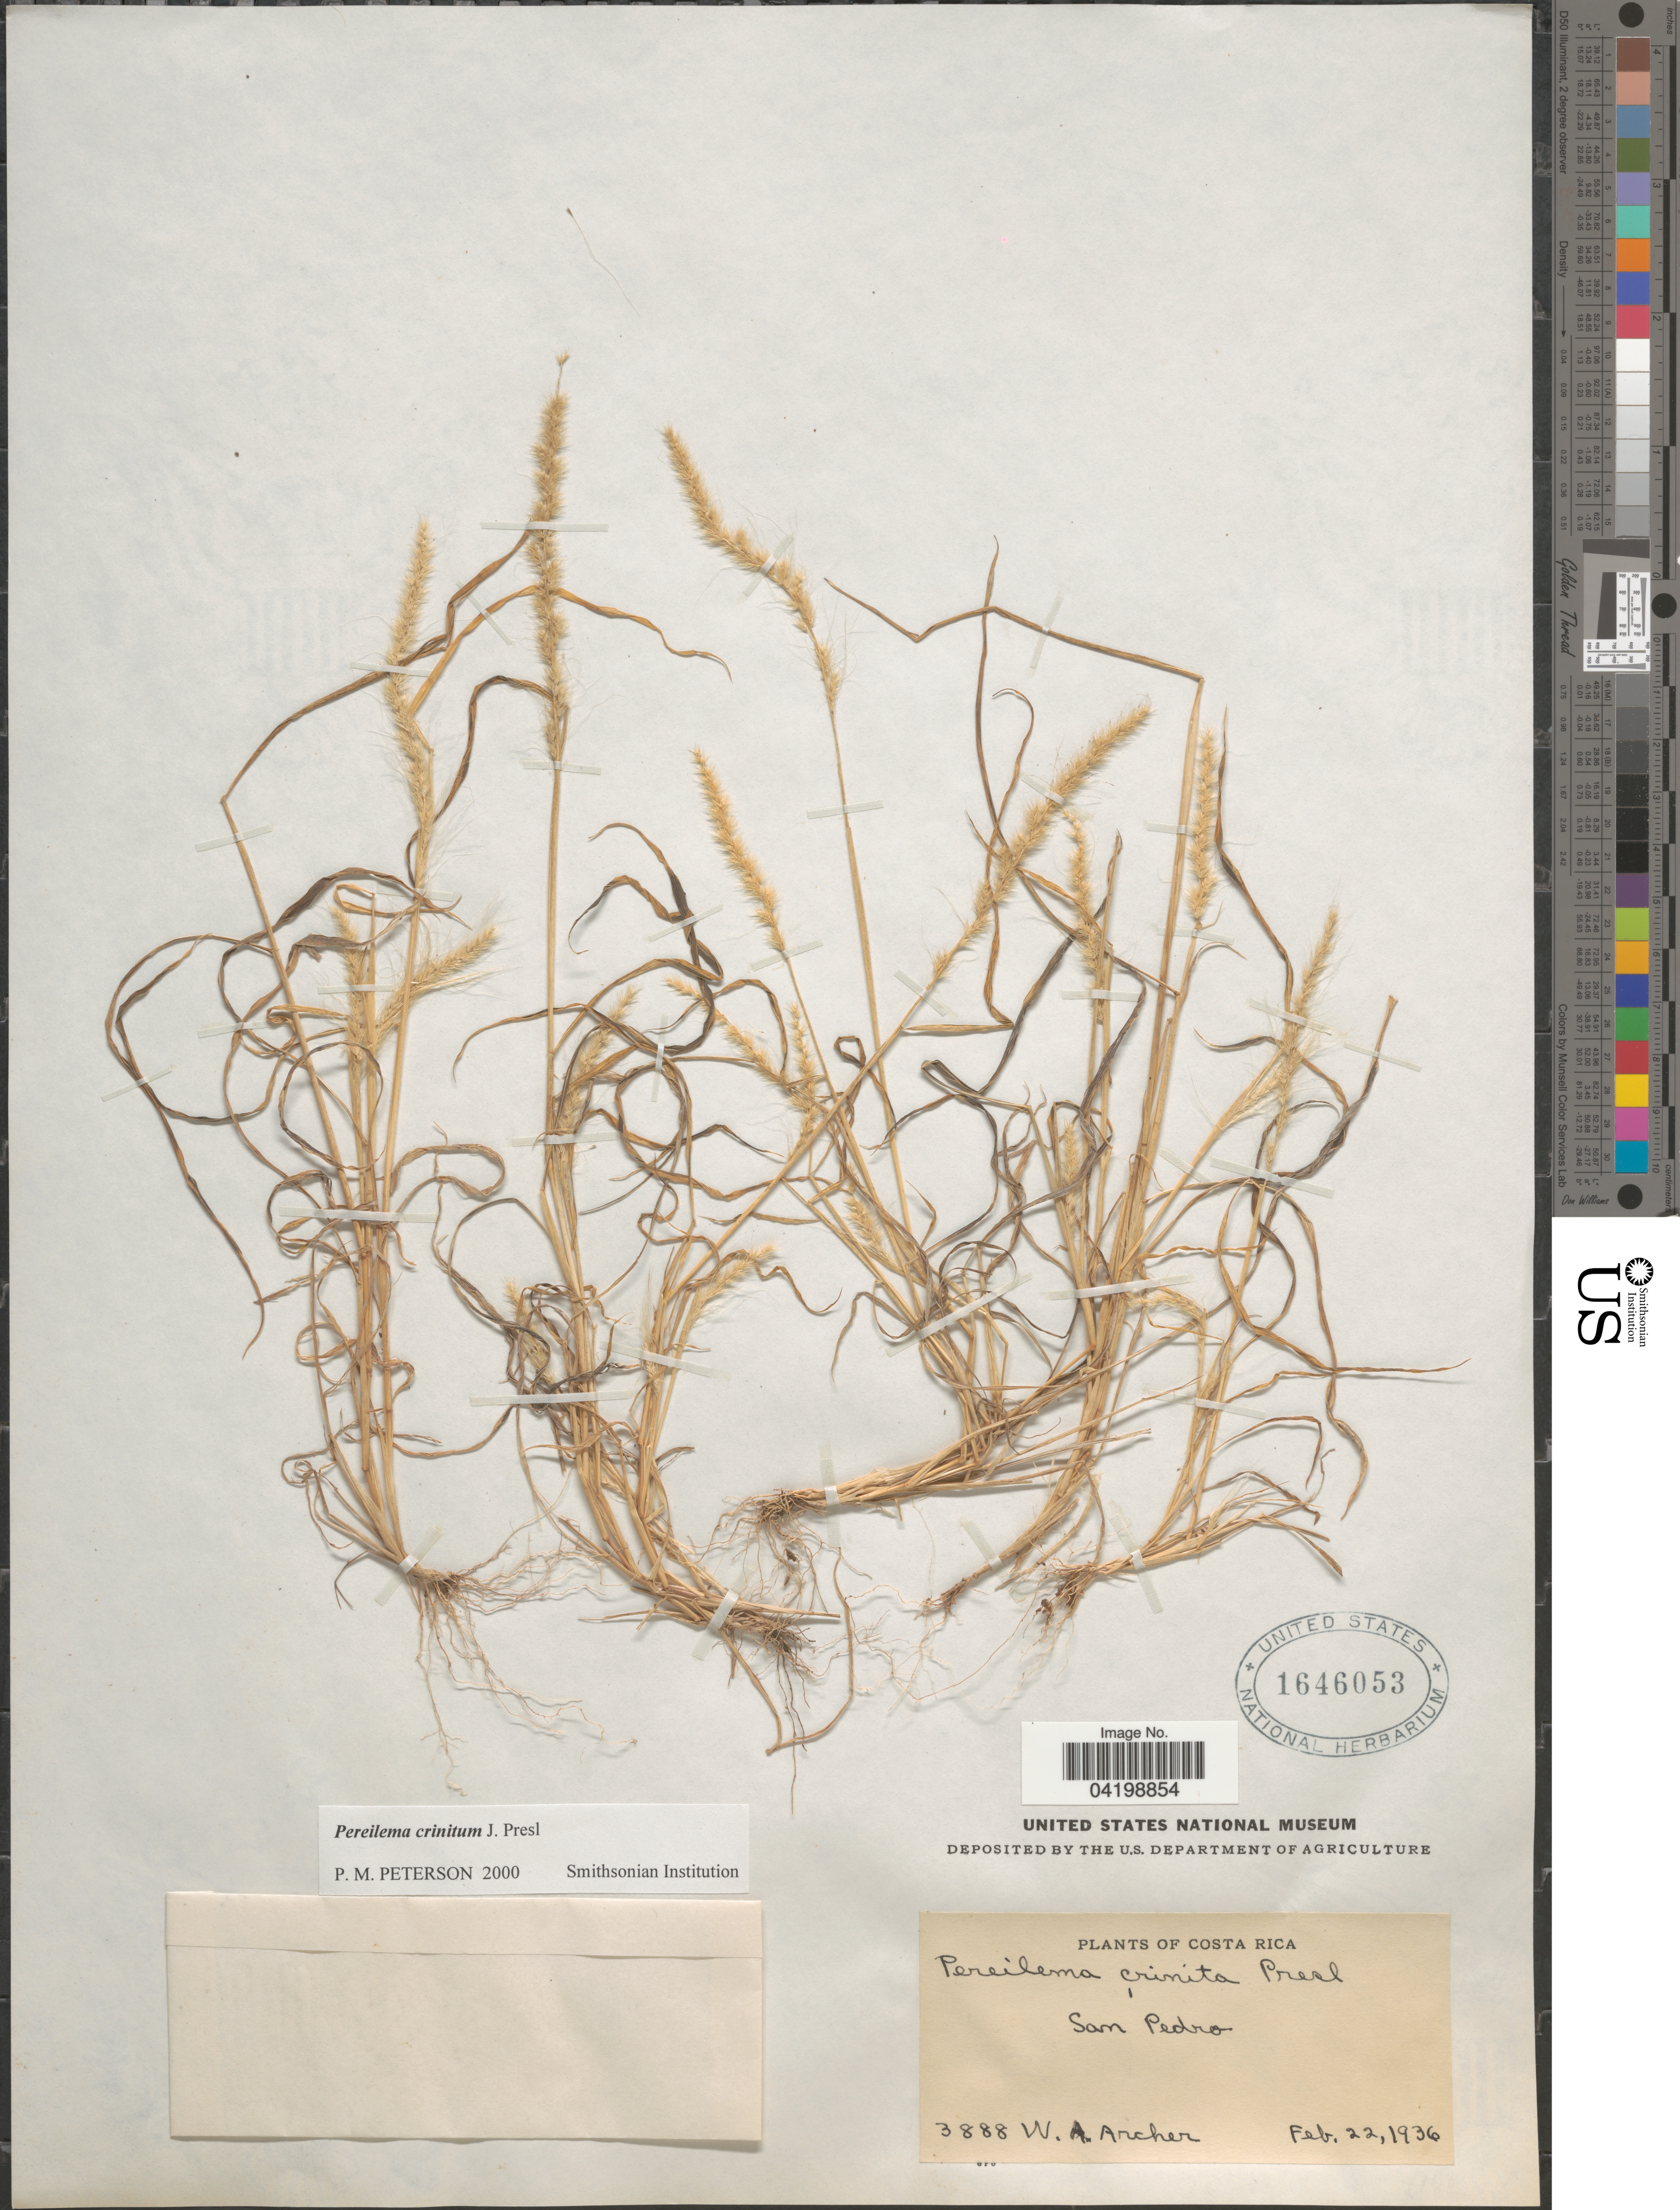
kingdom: Plantae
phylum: Tracheophyta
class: Liliopsida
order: Poales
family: Poaceae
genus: Muhlenbergia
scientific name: Muhlenbergia pereilema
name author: P.M. Peterson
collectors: W. Archer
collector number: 3888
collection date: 1936-02-22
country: Costa Rica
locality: San Pedro.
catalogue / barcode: US 1646053